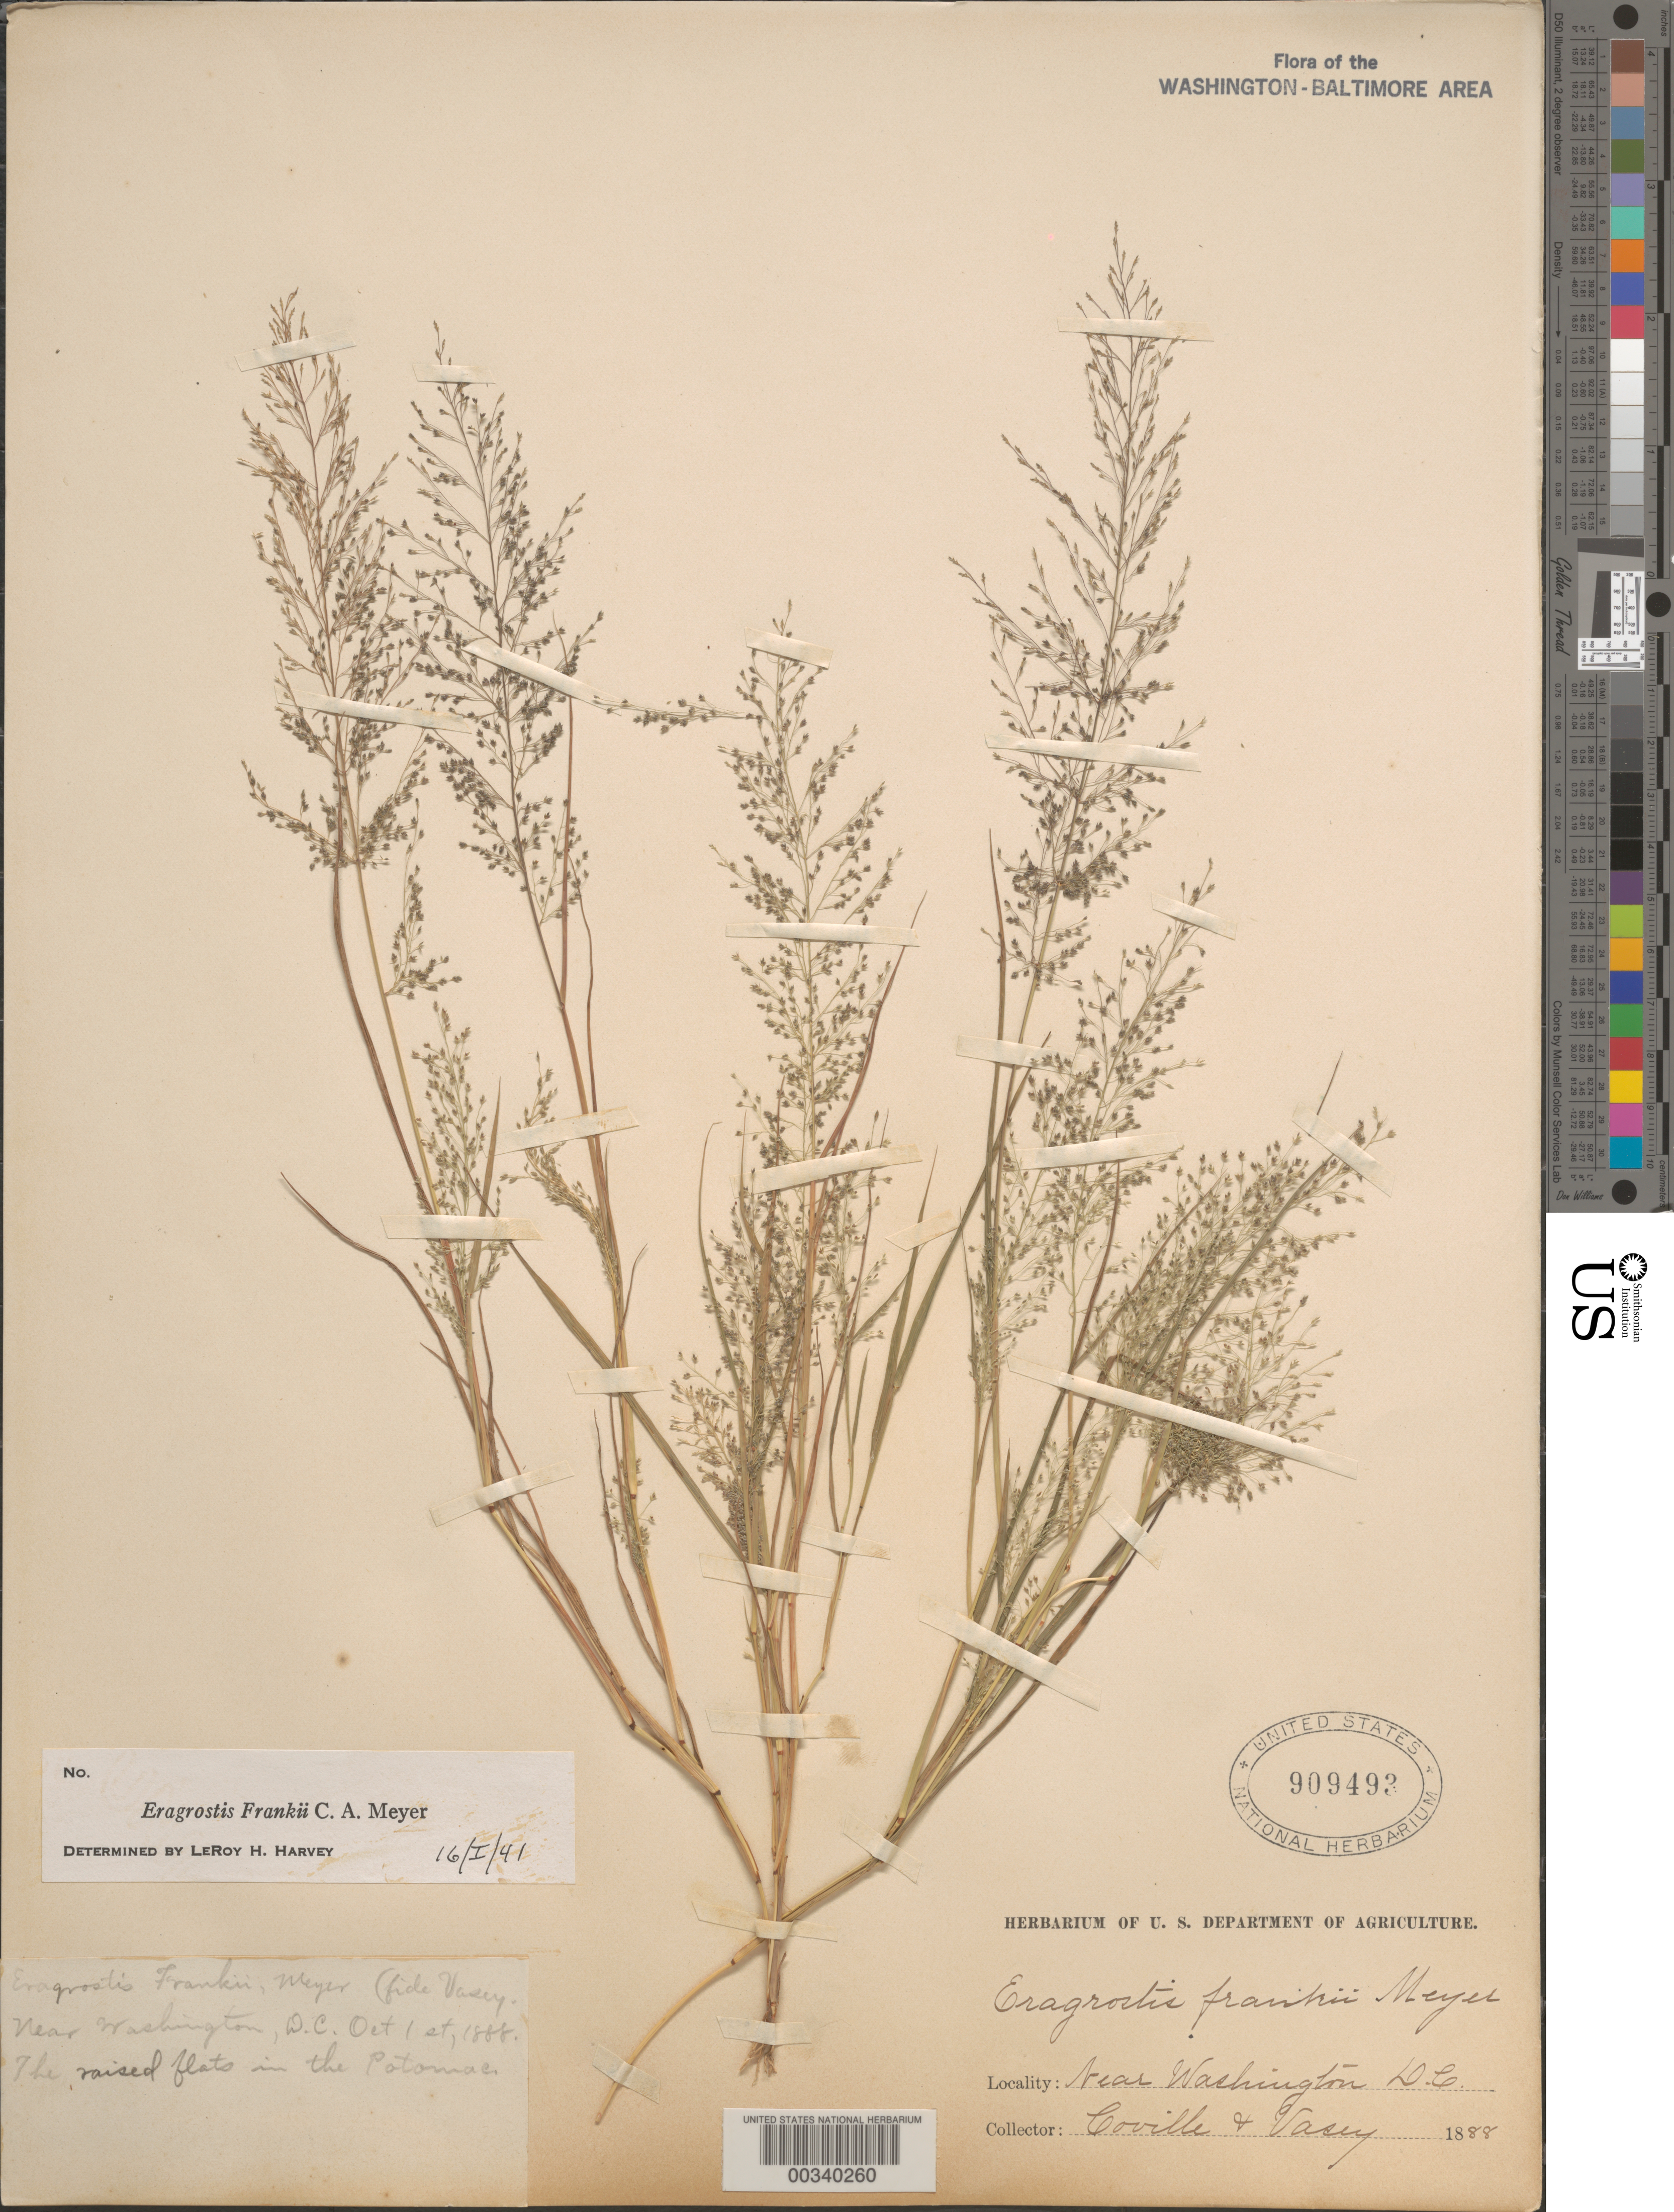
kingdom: Plantae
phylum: Tracheophyta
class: Liliopsida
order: Poales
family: Poaceae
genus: Eragrostis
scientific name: Eragrostis frankii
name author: C.A. Mey. ex Steud.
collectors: G. R. Vasey & F. V. Coville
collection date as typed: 01 Oct 1888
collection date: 1888-10-01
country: United States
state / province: District of Columbia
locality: Washington DC area, flats of the Potomac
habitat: Flats of river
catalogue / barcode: US 909493